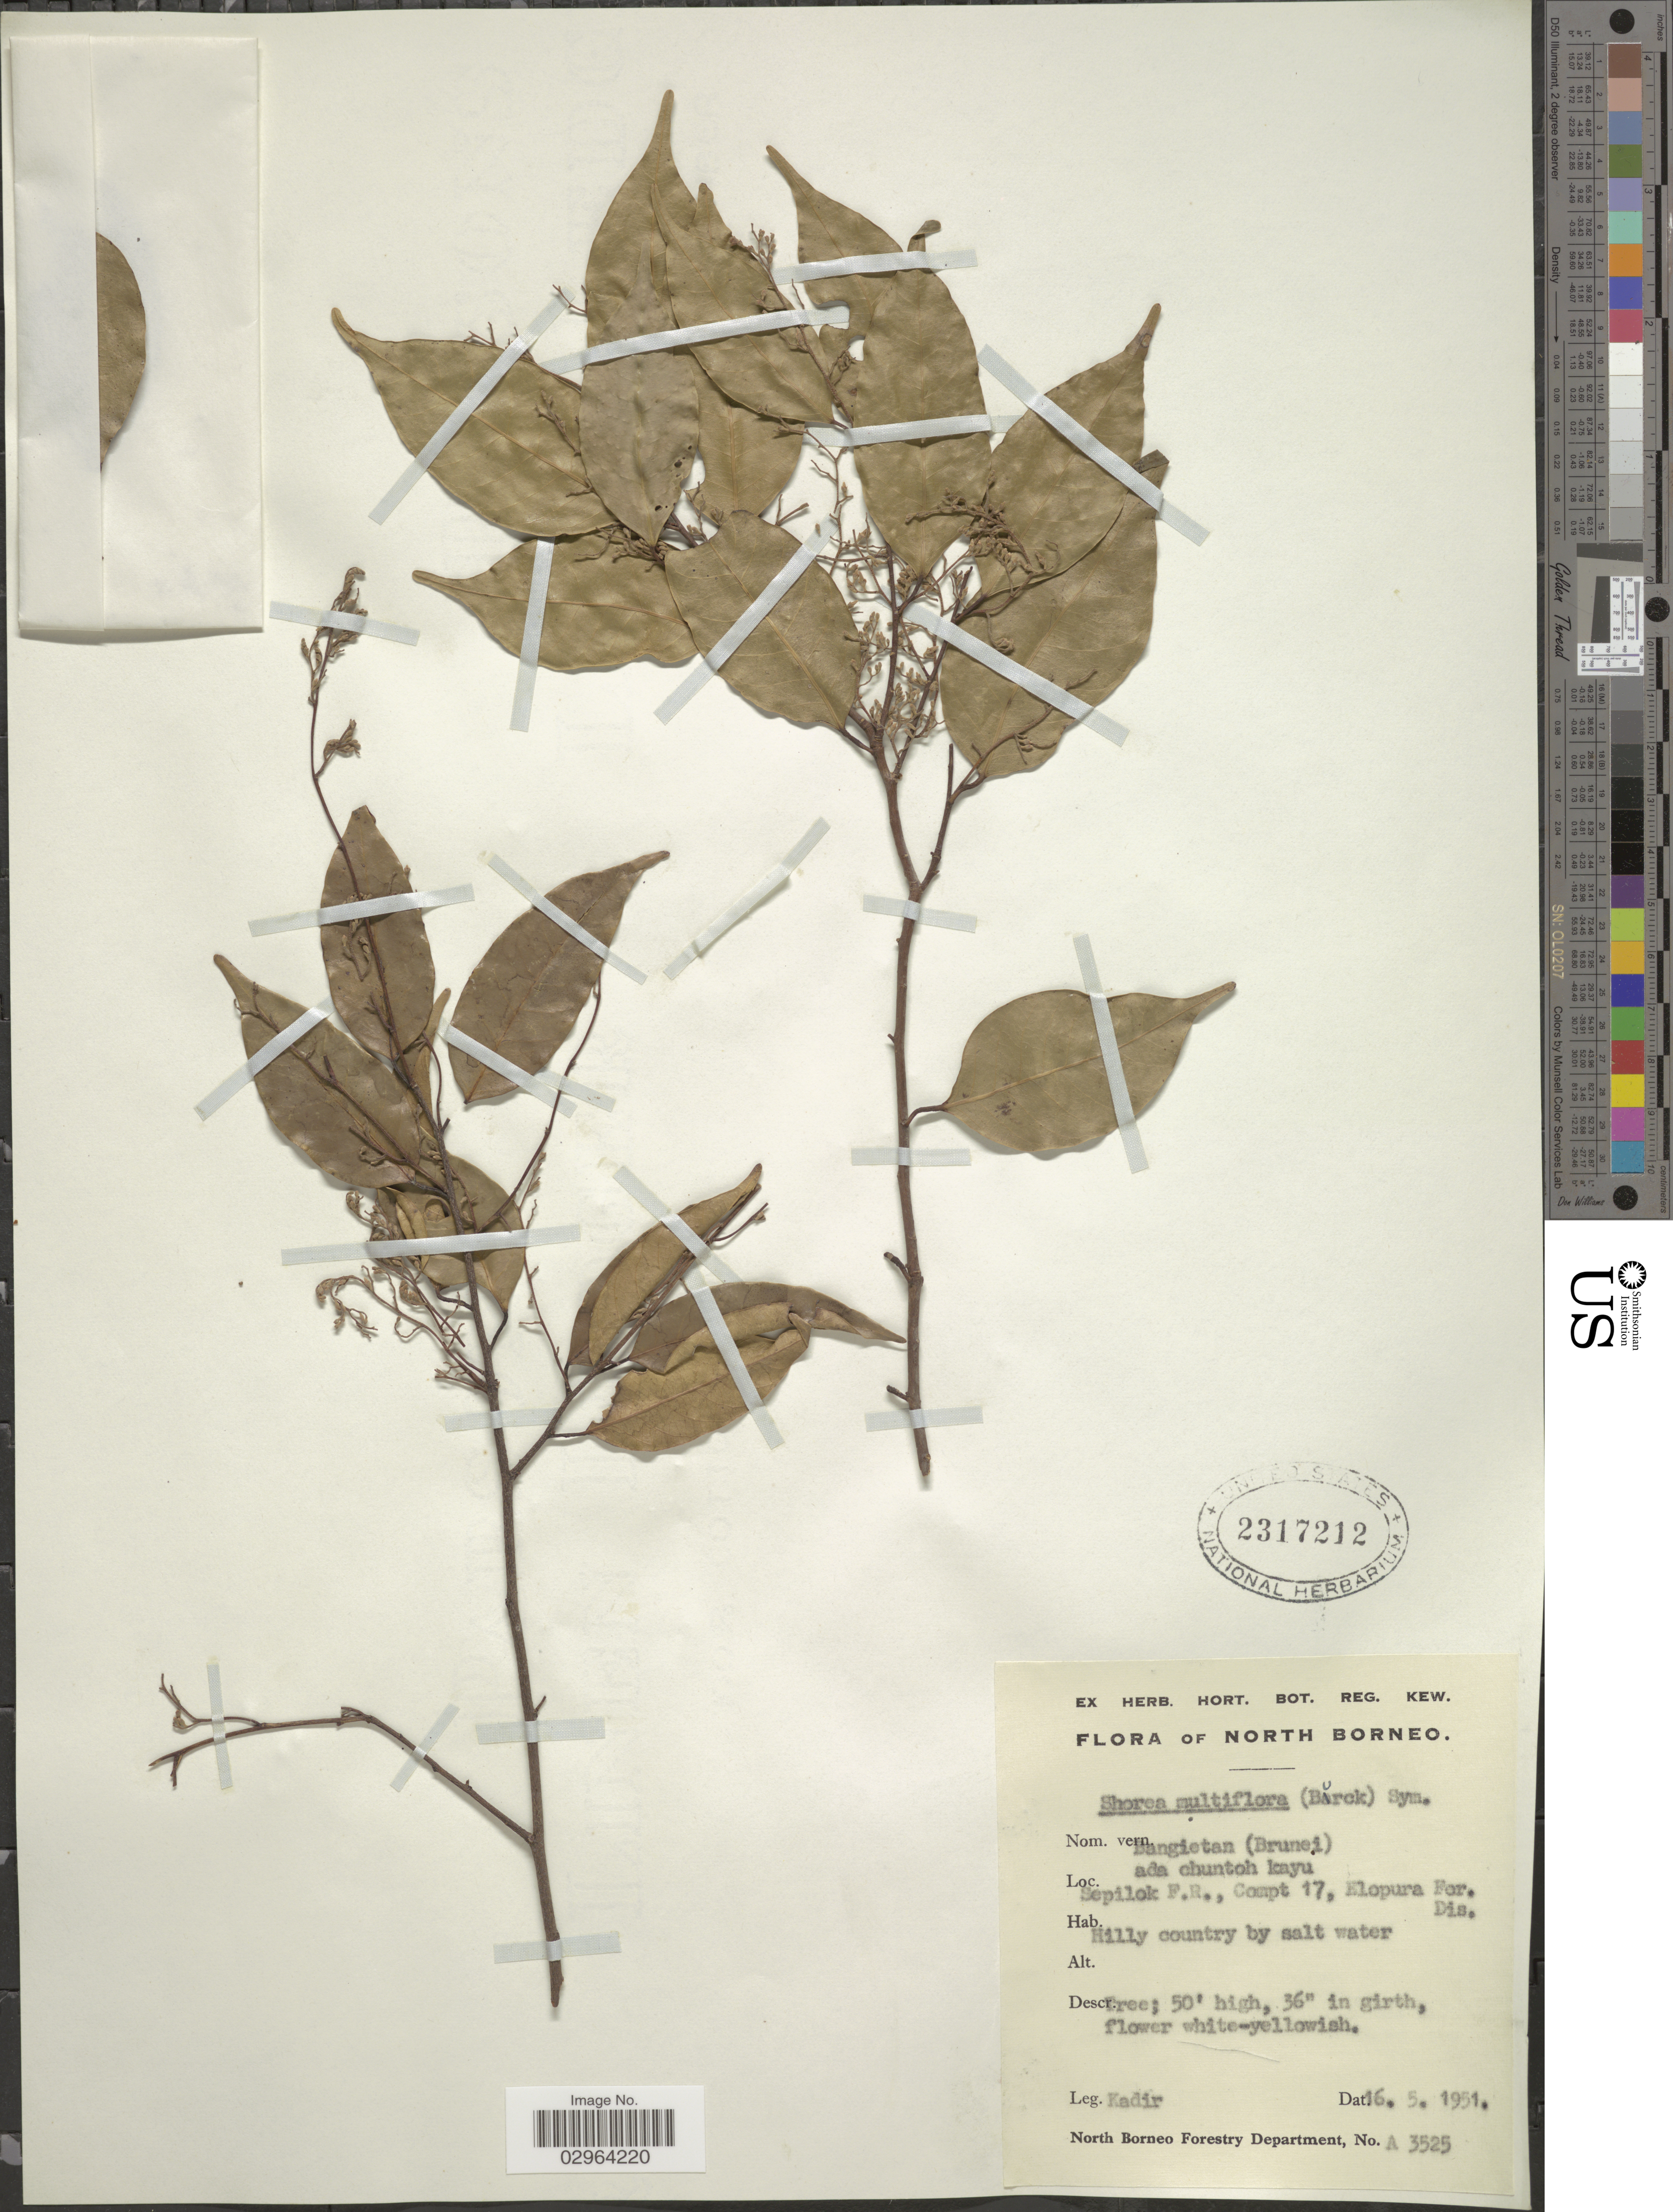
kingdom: Plantae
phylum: Tracheophyta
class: Magnoliopsida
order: Malvales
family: Dipterocarpaceae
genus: Richetia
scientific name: Richetia multiflora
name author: (Burck) P.S. Ashton & J. Heck.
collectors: -. Kadir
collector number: A3525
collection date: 1951-05-16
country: Malaysia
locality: North Borneo. Sepilok F.R., Compt 17, Elopura For. Dis.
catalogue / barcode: US 2317212